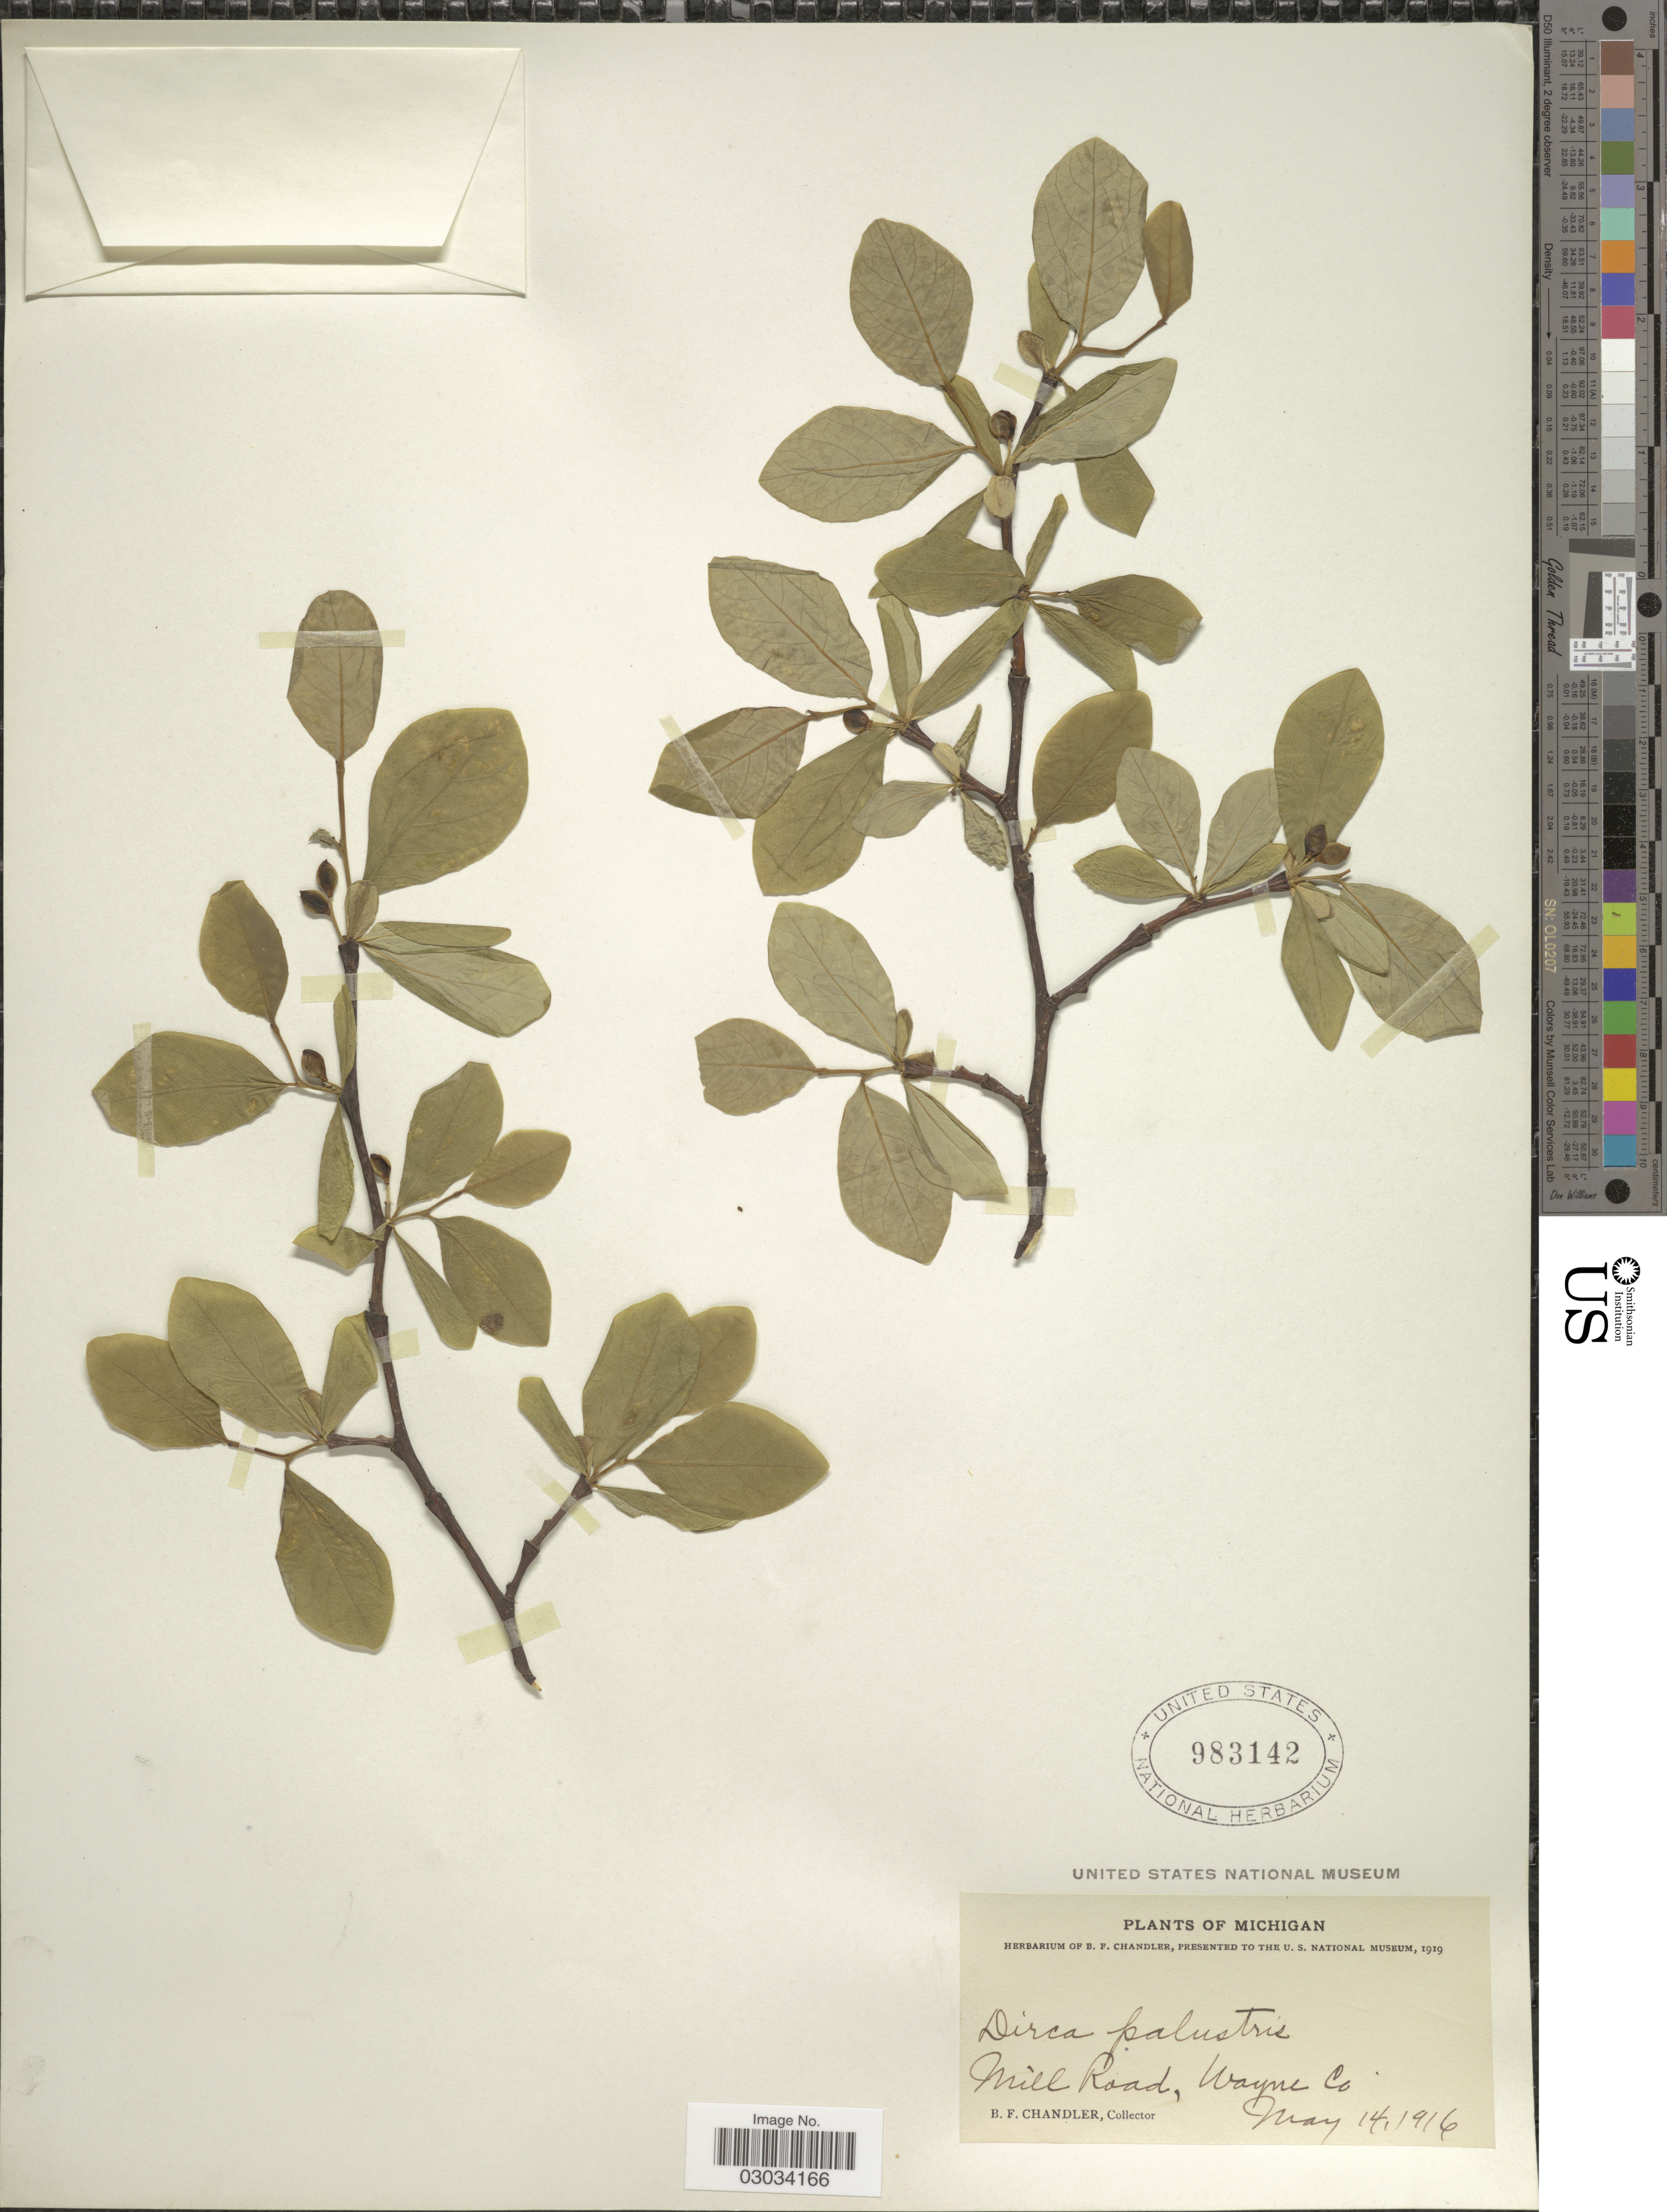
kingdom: Plantae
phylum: Tracheophyta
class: Magnoliopsida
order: Malvales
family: Thymelaeaceae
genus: Dirca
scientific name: Dirca palustris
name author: L.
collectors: B. F. Chandler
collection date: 1916-05-14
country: United States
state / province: Michigan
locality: Mill Road, Wayne Co.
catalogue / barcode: US 983142